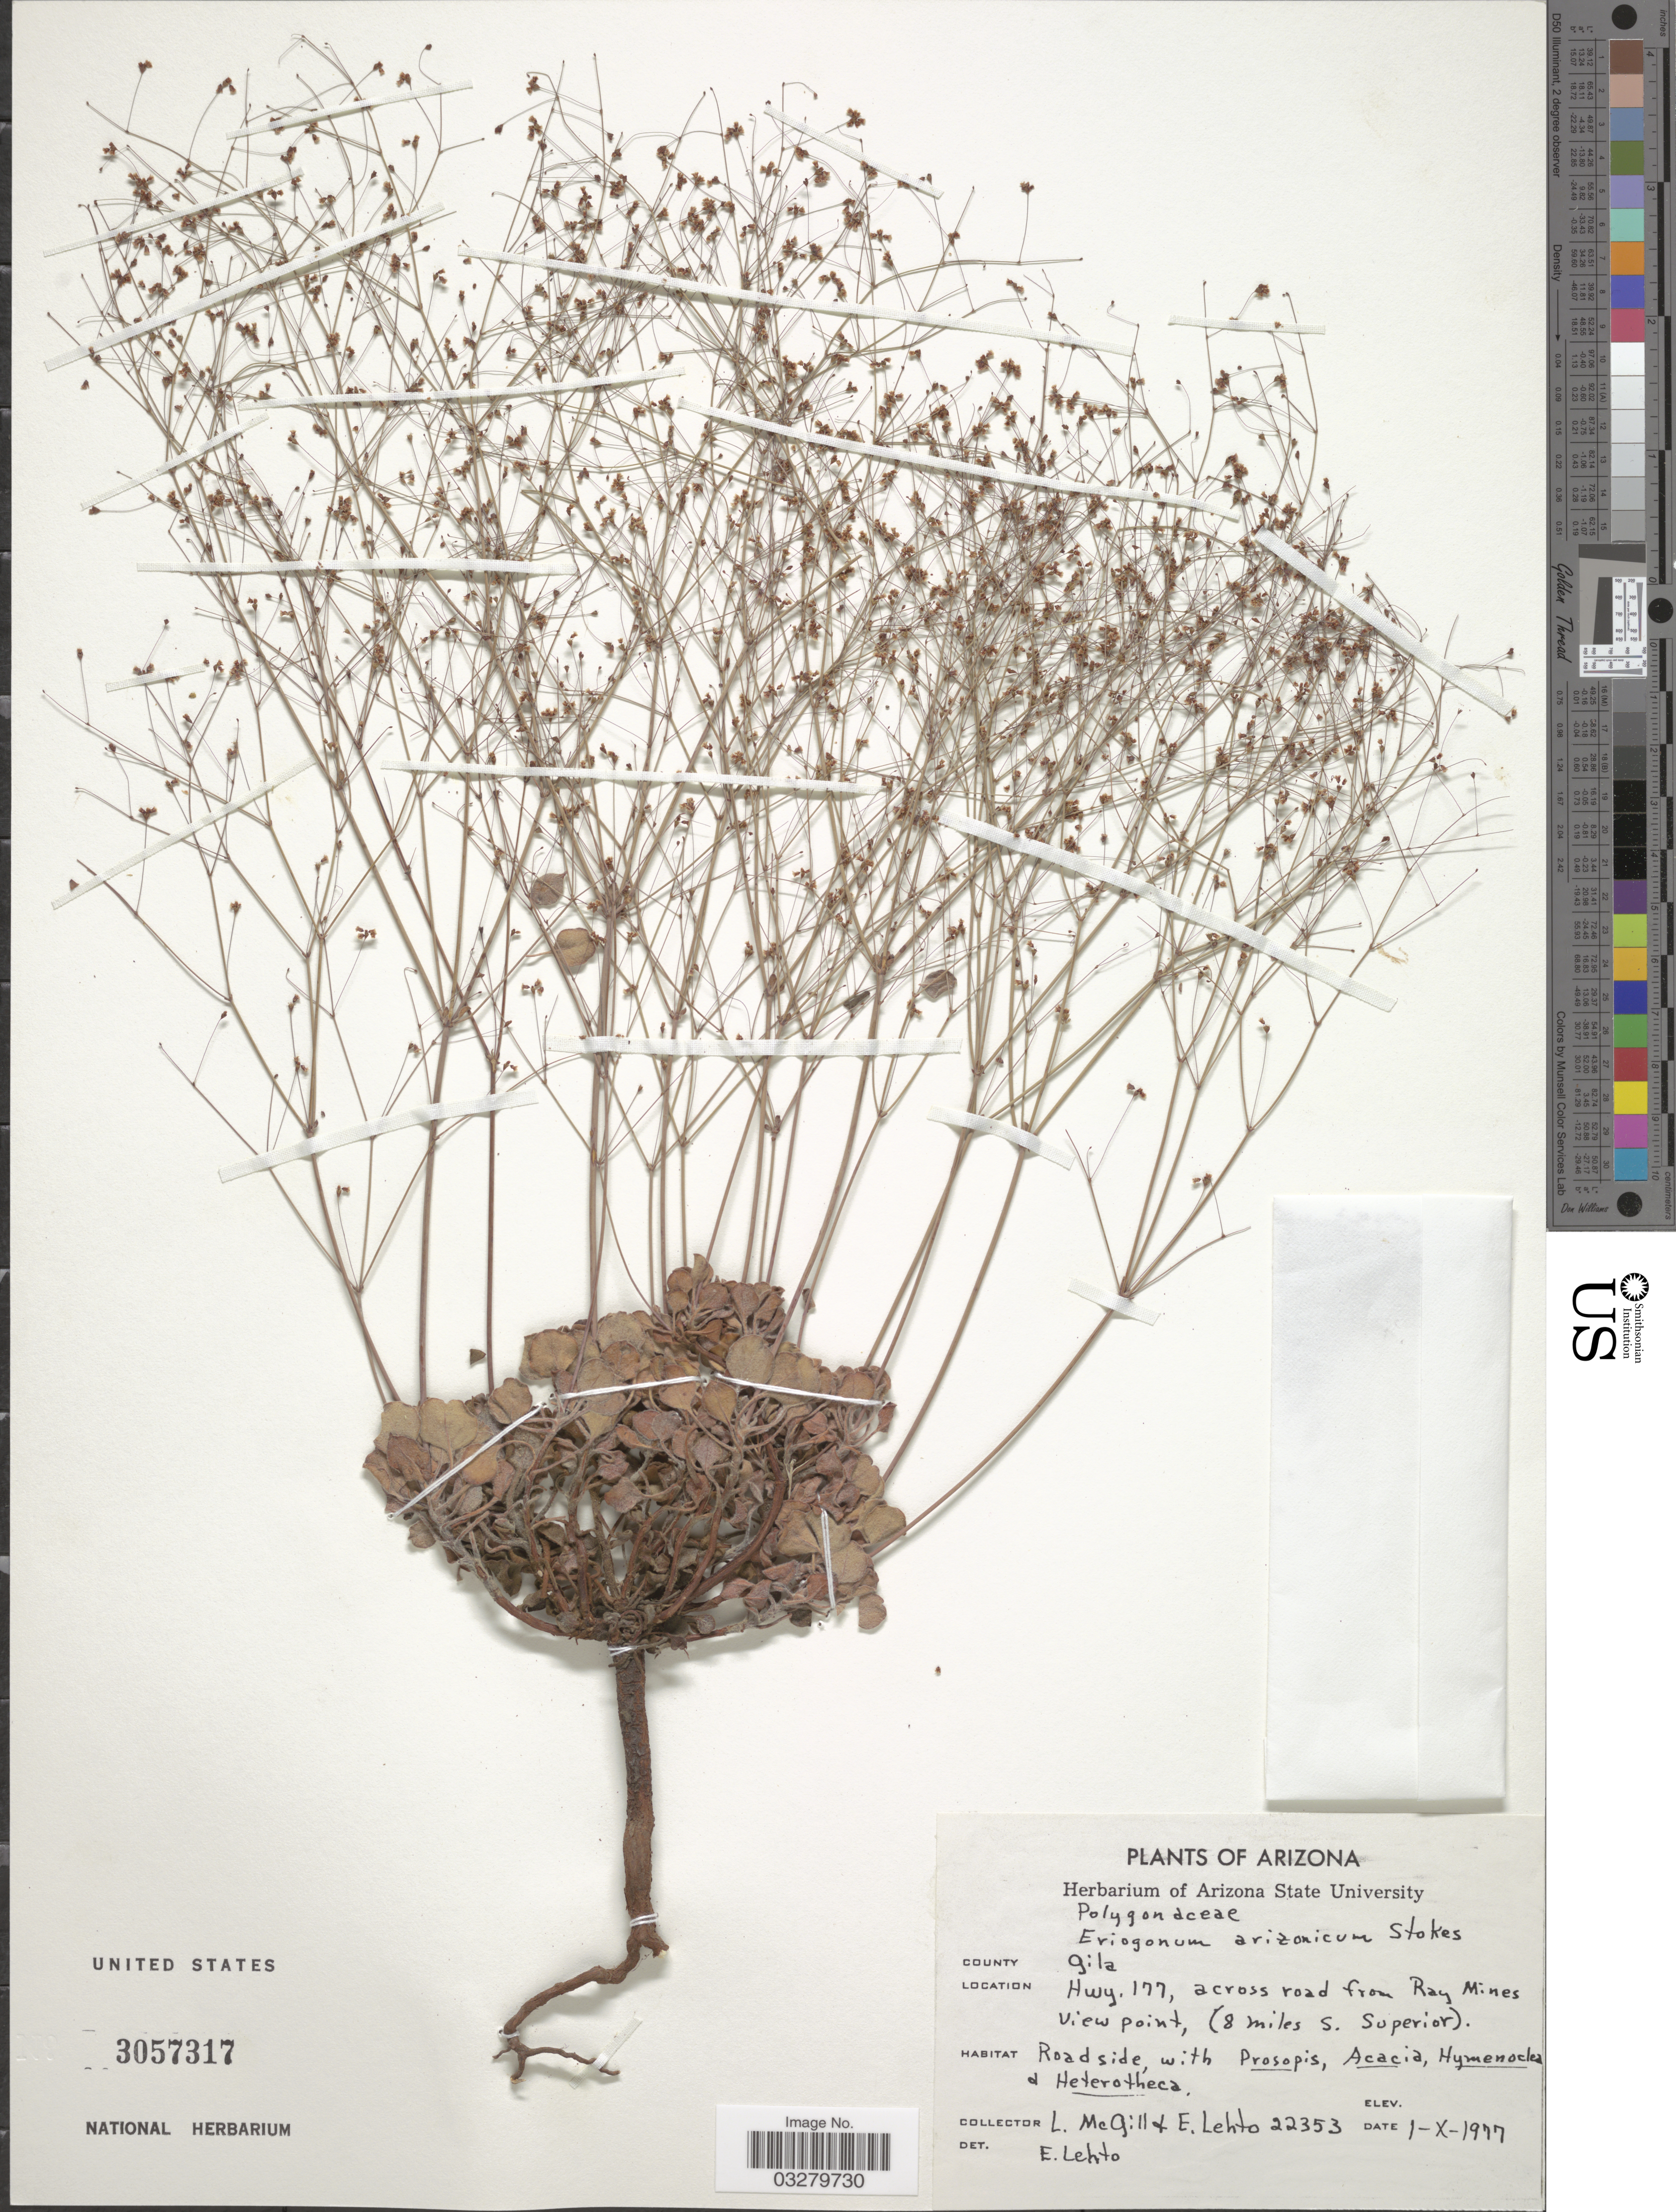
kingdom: Plantae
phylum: Tracheophyta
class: Magnoliopsida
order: Caryophyllales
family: Polygonaceae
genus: Eriogonum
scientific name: Eriogonum pharnaceoides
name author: Torr.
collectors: L. McGill & E. Lehto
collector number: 22353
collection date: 1977-10-01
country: United States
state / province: Arizona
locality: County Gila. Hwy. 177, across road from Ray Mines View Point, (8 miles S. Superior).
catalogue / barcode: US 3057317